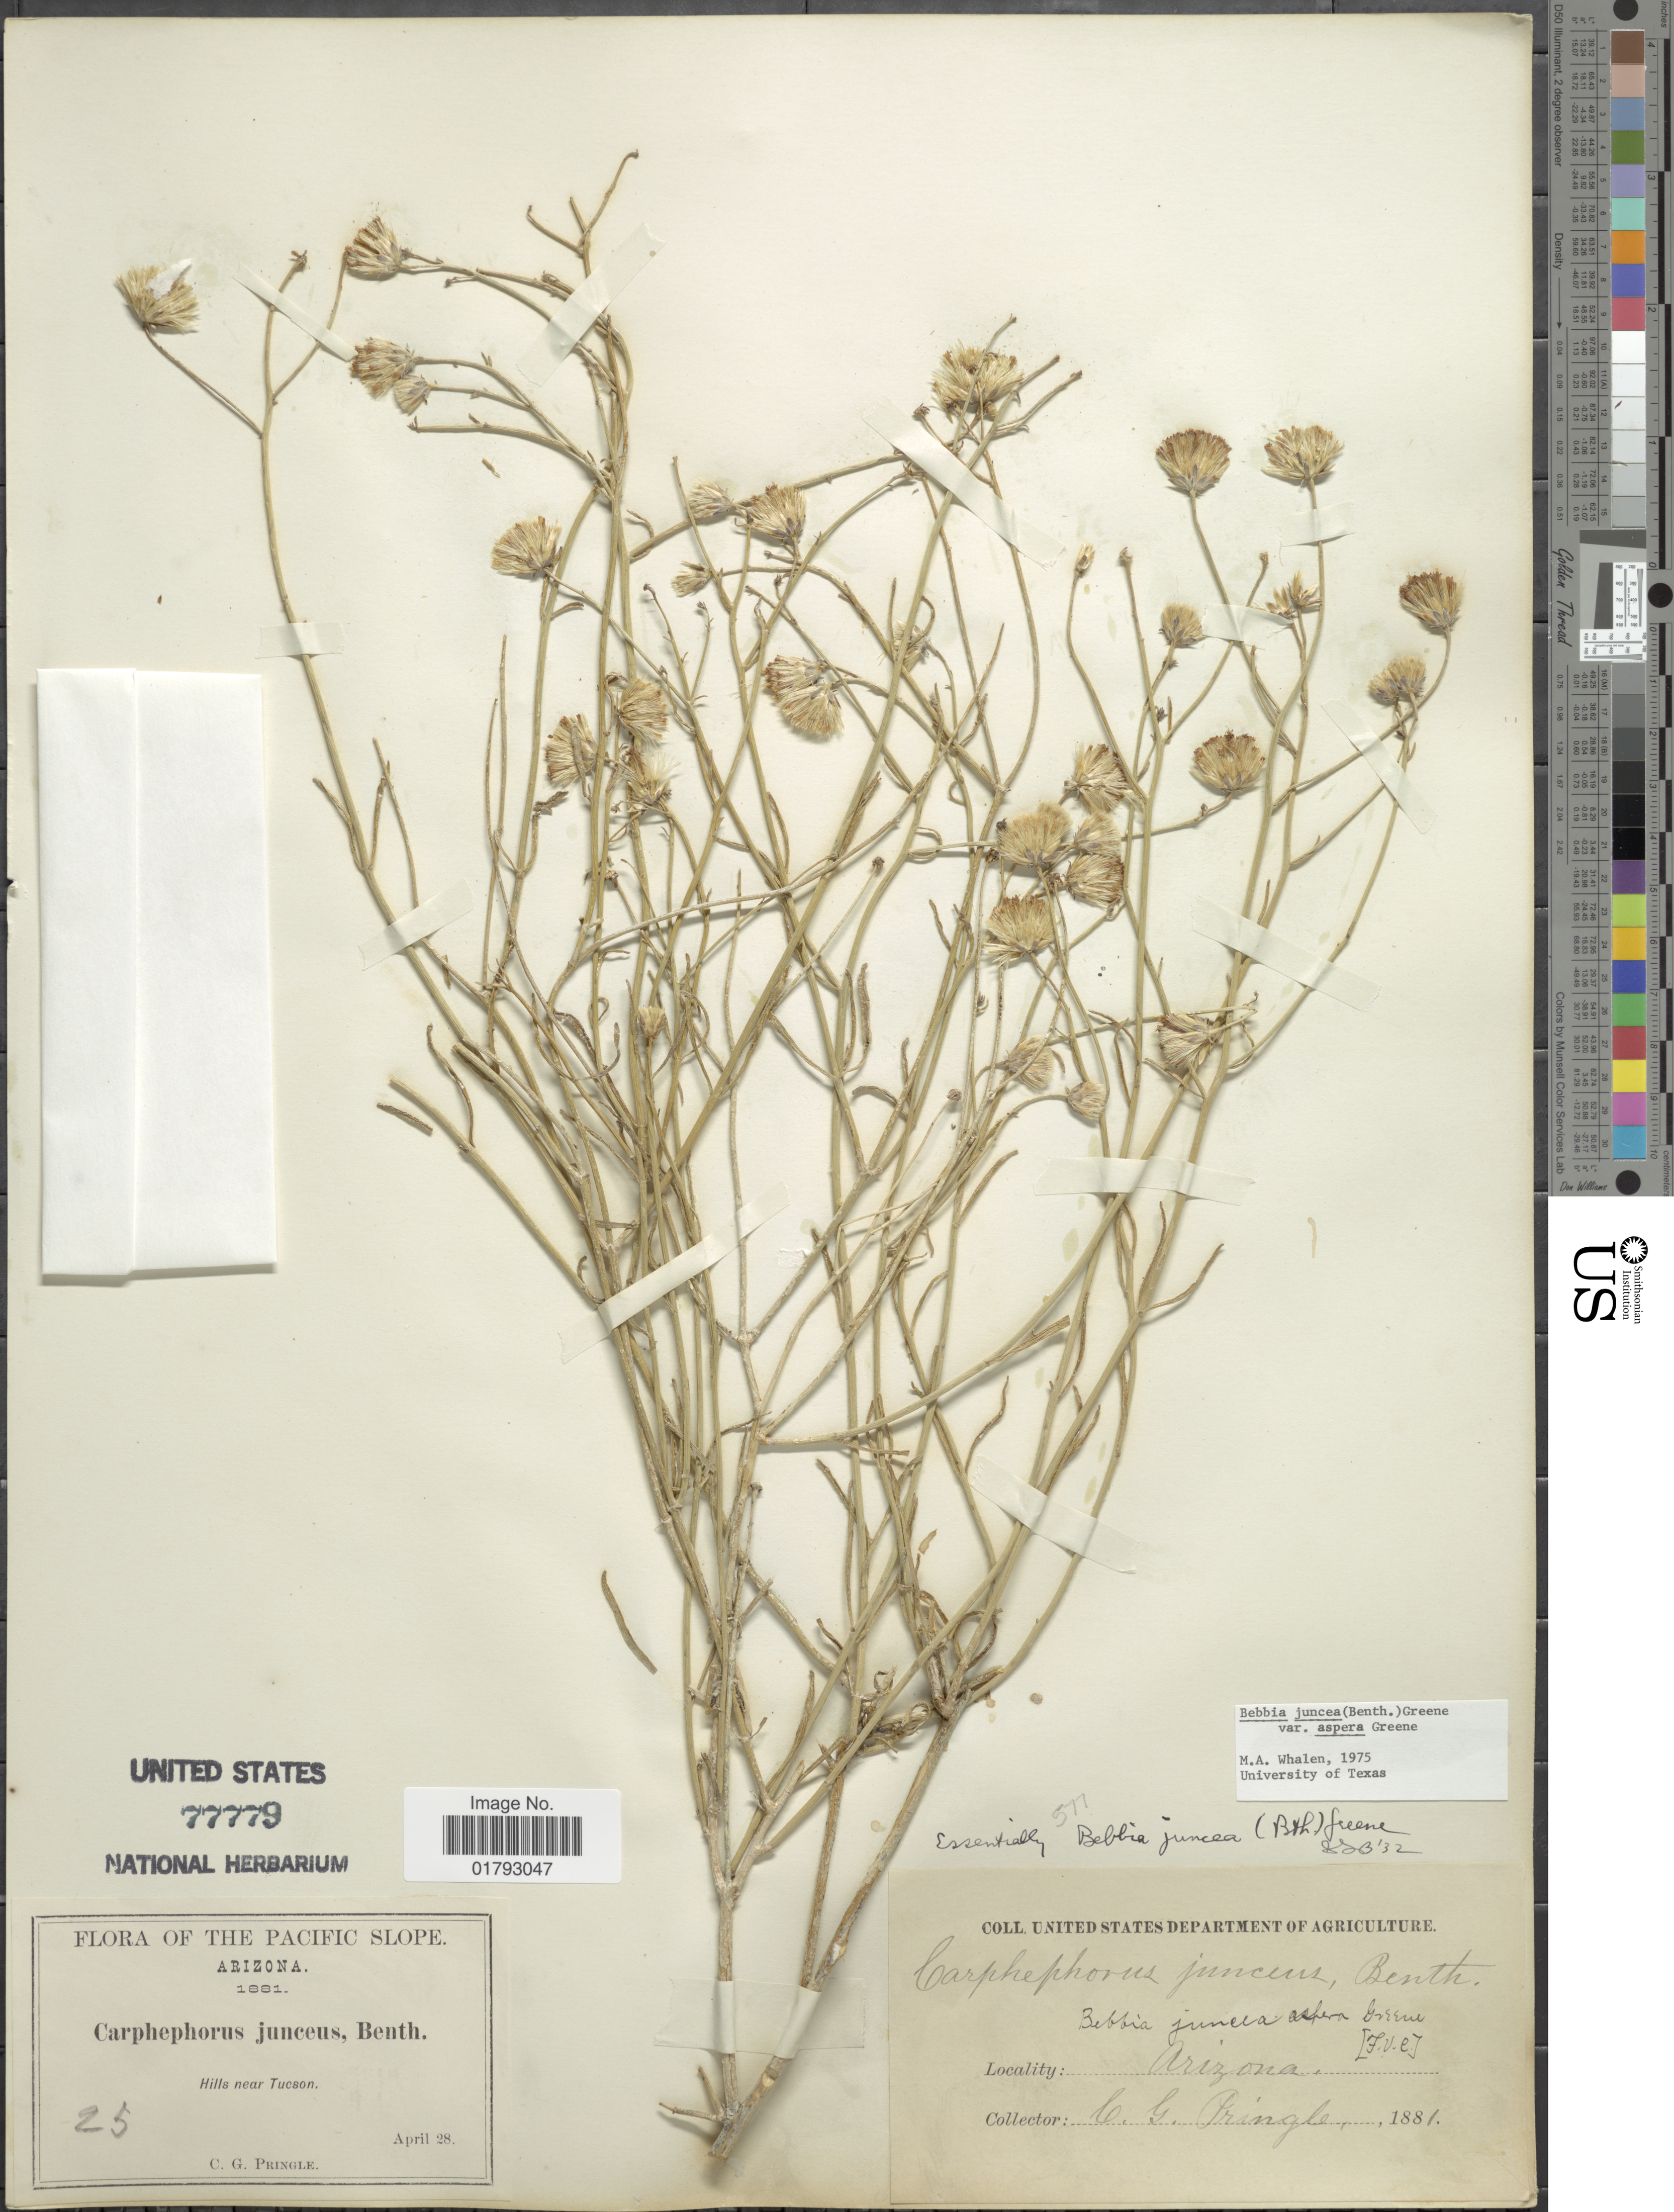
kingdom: Plantae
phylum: Tracheophyta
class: Magnoliopsida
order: Asterales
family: Asteraceae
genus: Bebbia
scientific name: Bebbia juncea var. aspera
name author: Greene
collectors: C. G. Pringle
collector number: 25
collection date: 1881-04-28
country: United States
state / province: Arizona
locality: Arizona. Hills near Tucson.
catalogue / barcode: US 77779